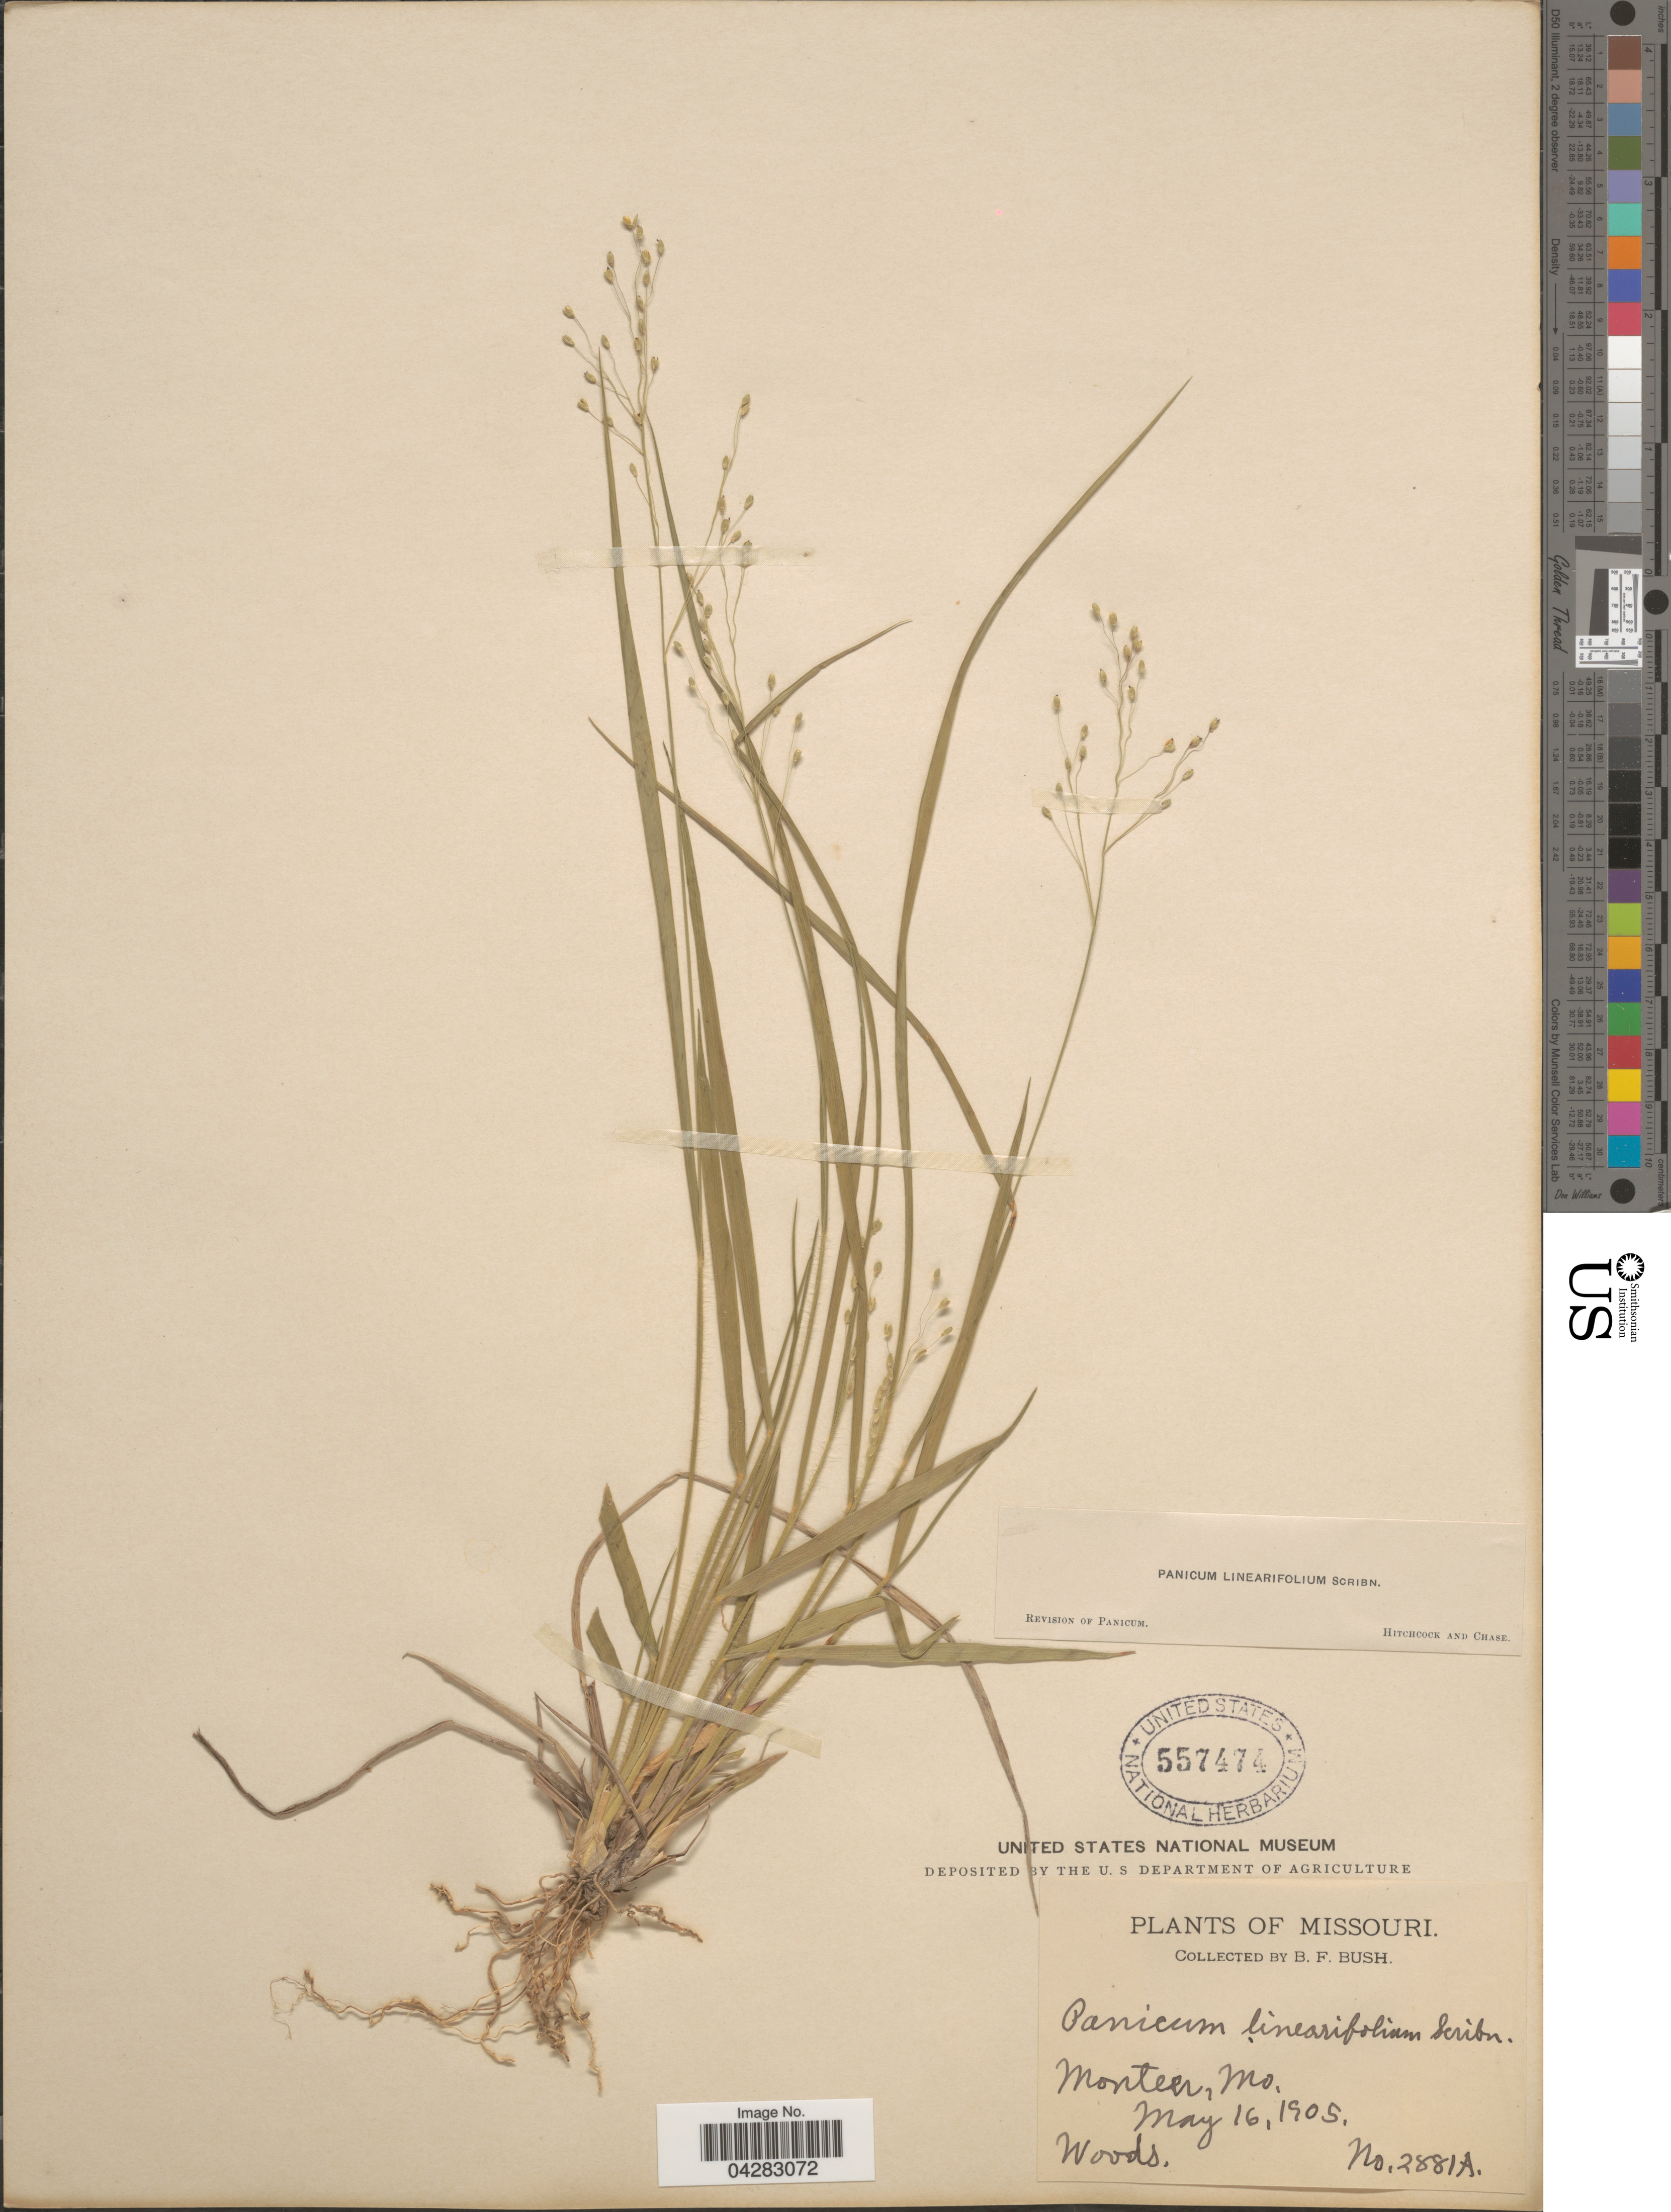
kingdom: Plantae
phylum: Tracheophyta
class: Liliopsida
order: Poales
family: Poaceae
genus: Dichanthelium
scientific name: Dichanthelium linearifolium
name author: (Scribn.) Gould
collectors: B. F. Bush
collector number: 2881A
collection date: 1905-05-16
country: United States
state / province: Missouri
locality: Monteer. Woods.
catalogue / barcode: US 557474